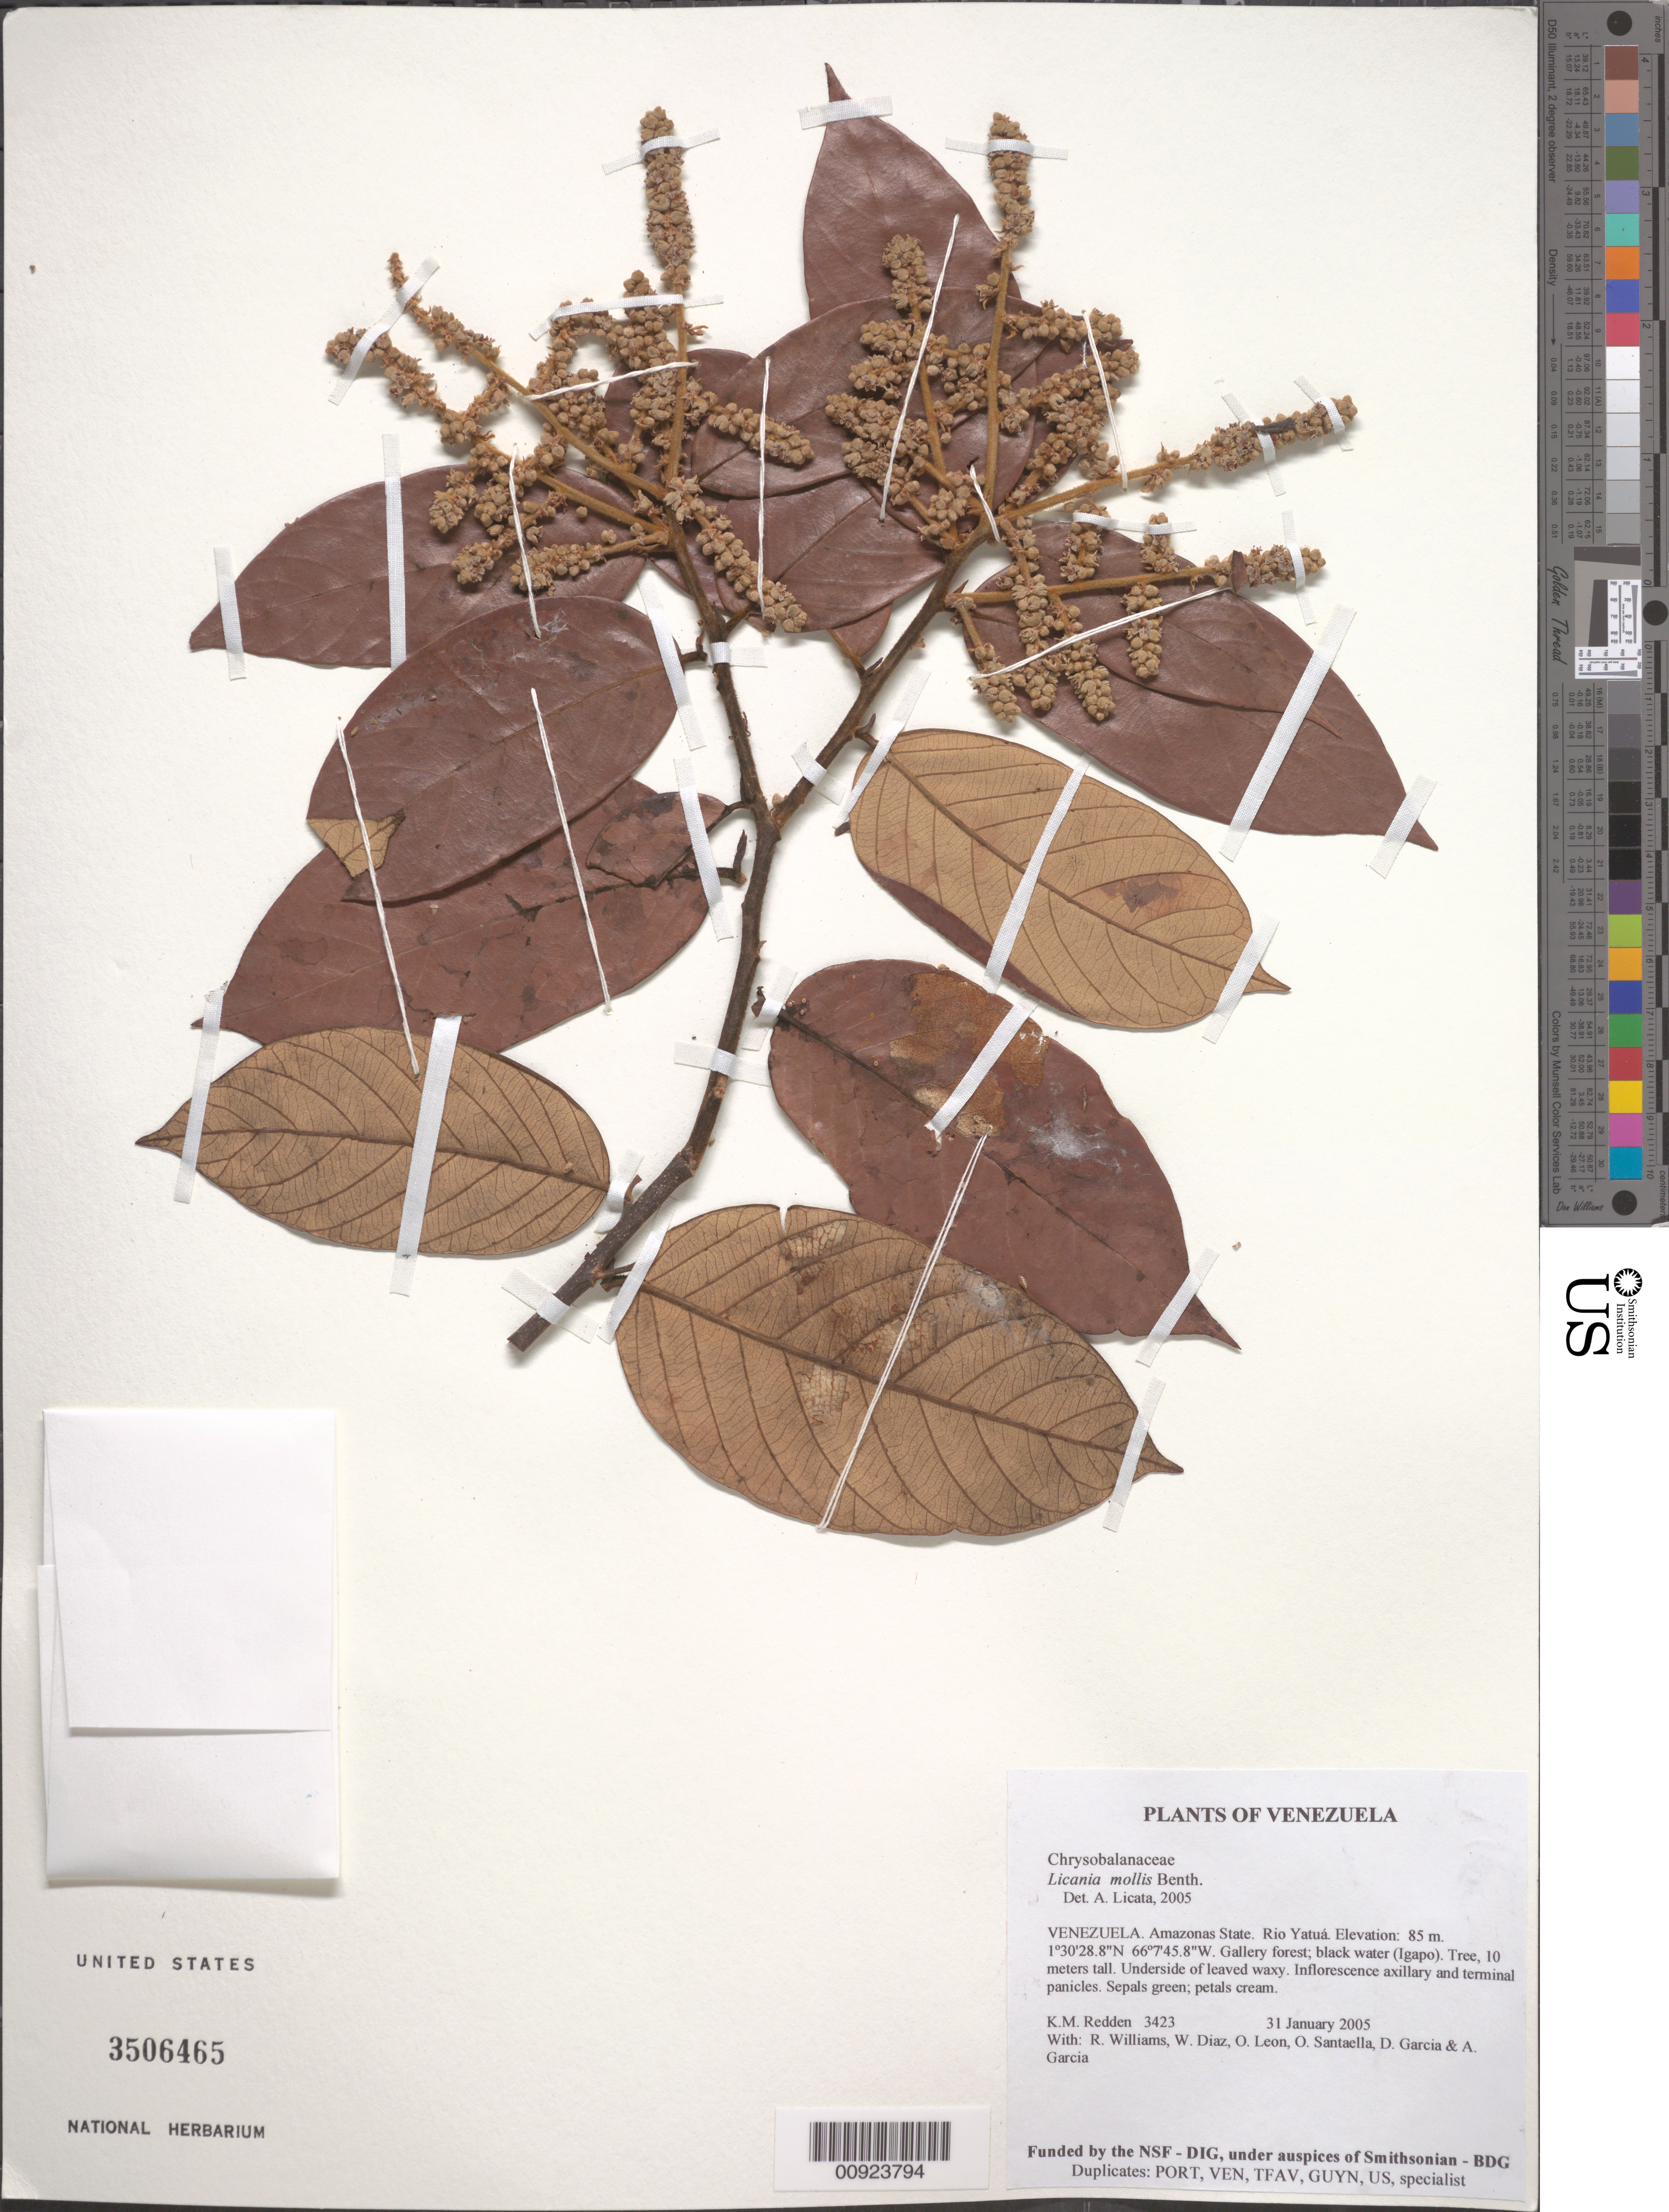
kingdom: Plantae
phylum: Tracheophyta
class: Magnoliopsida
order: Malpighiales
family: Chrysobalanaceae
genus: Licania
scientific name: Licania mollis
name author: Benth.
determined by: Licata, A., (PORT), Univ. Nac. Exp. de los Llanos Ezequiel Zamora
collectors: K. M. Redden, R. Williams, W. Díaz P., O. León, O. Santaella, D. Garcia & A. Garcia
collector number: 3423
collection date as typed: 31 January 2005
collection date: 2005-01-31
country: Venezuela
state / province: Amazonas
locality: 10 - Rio Yatuá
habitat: Gallery forest; black water (Igapo)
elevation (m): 85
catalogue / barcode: US 3506465